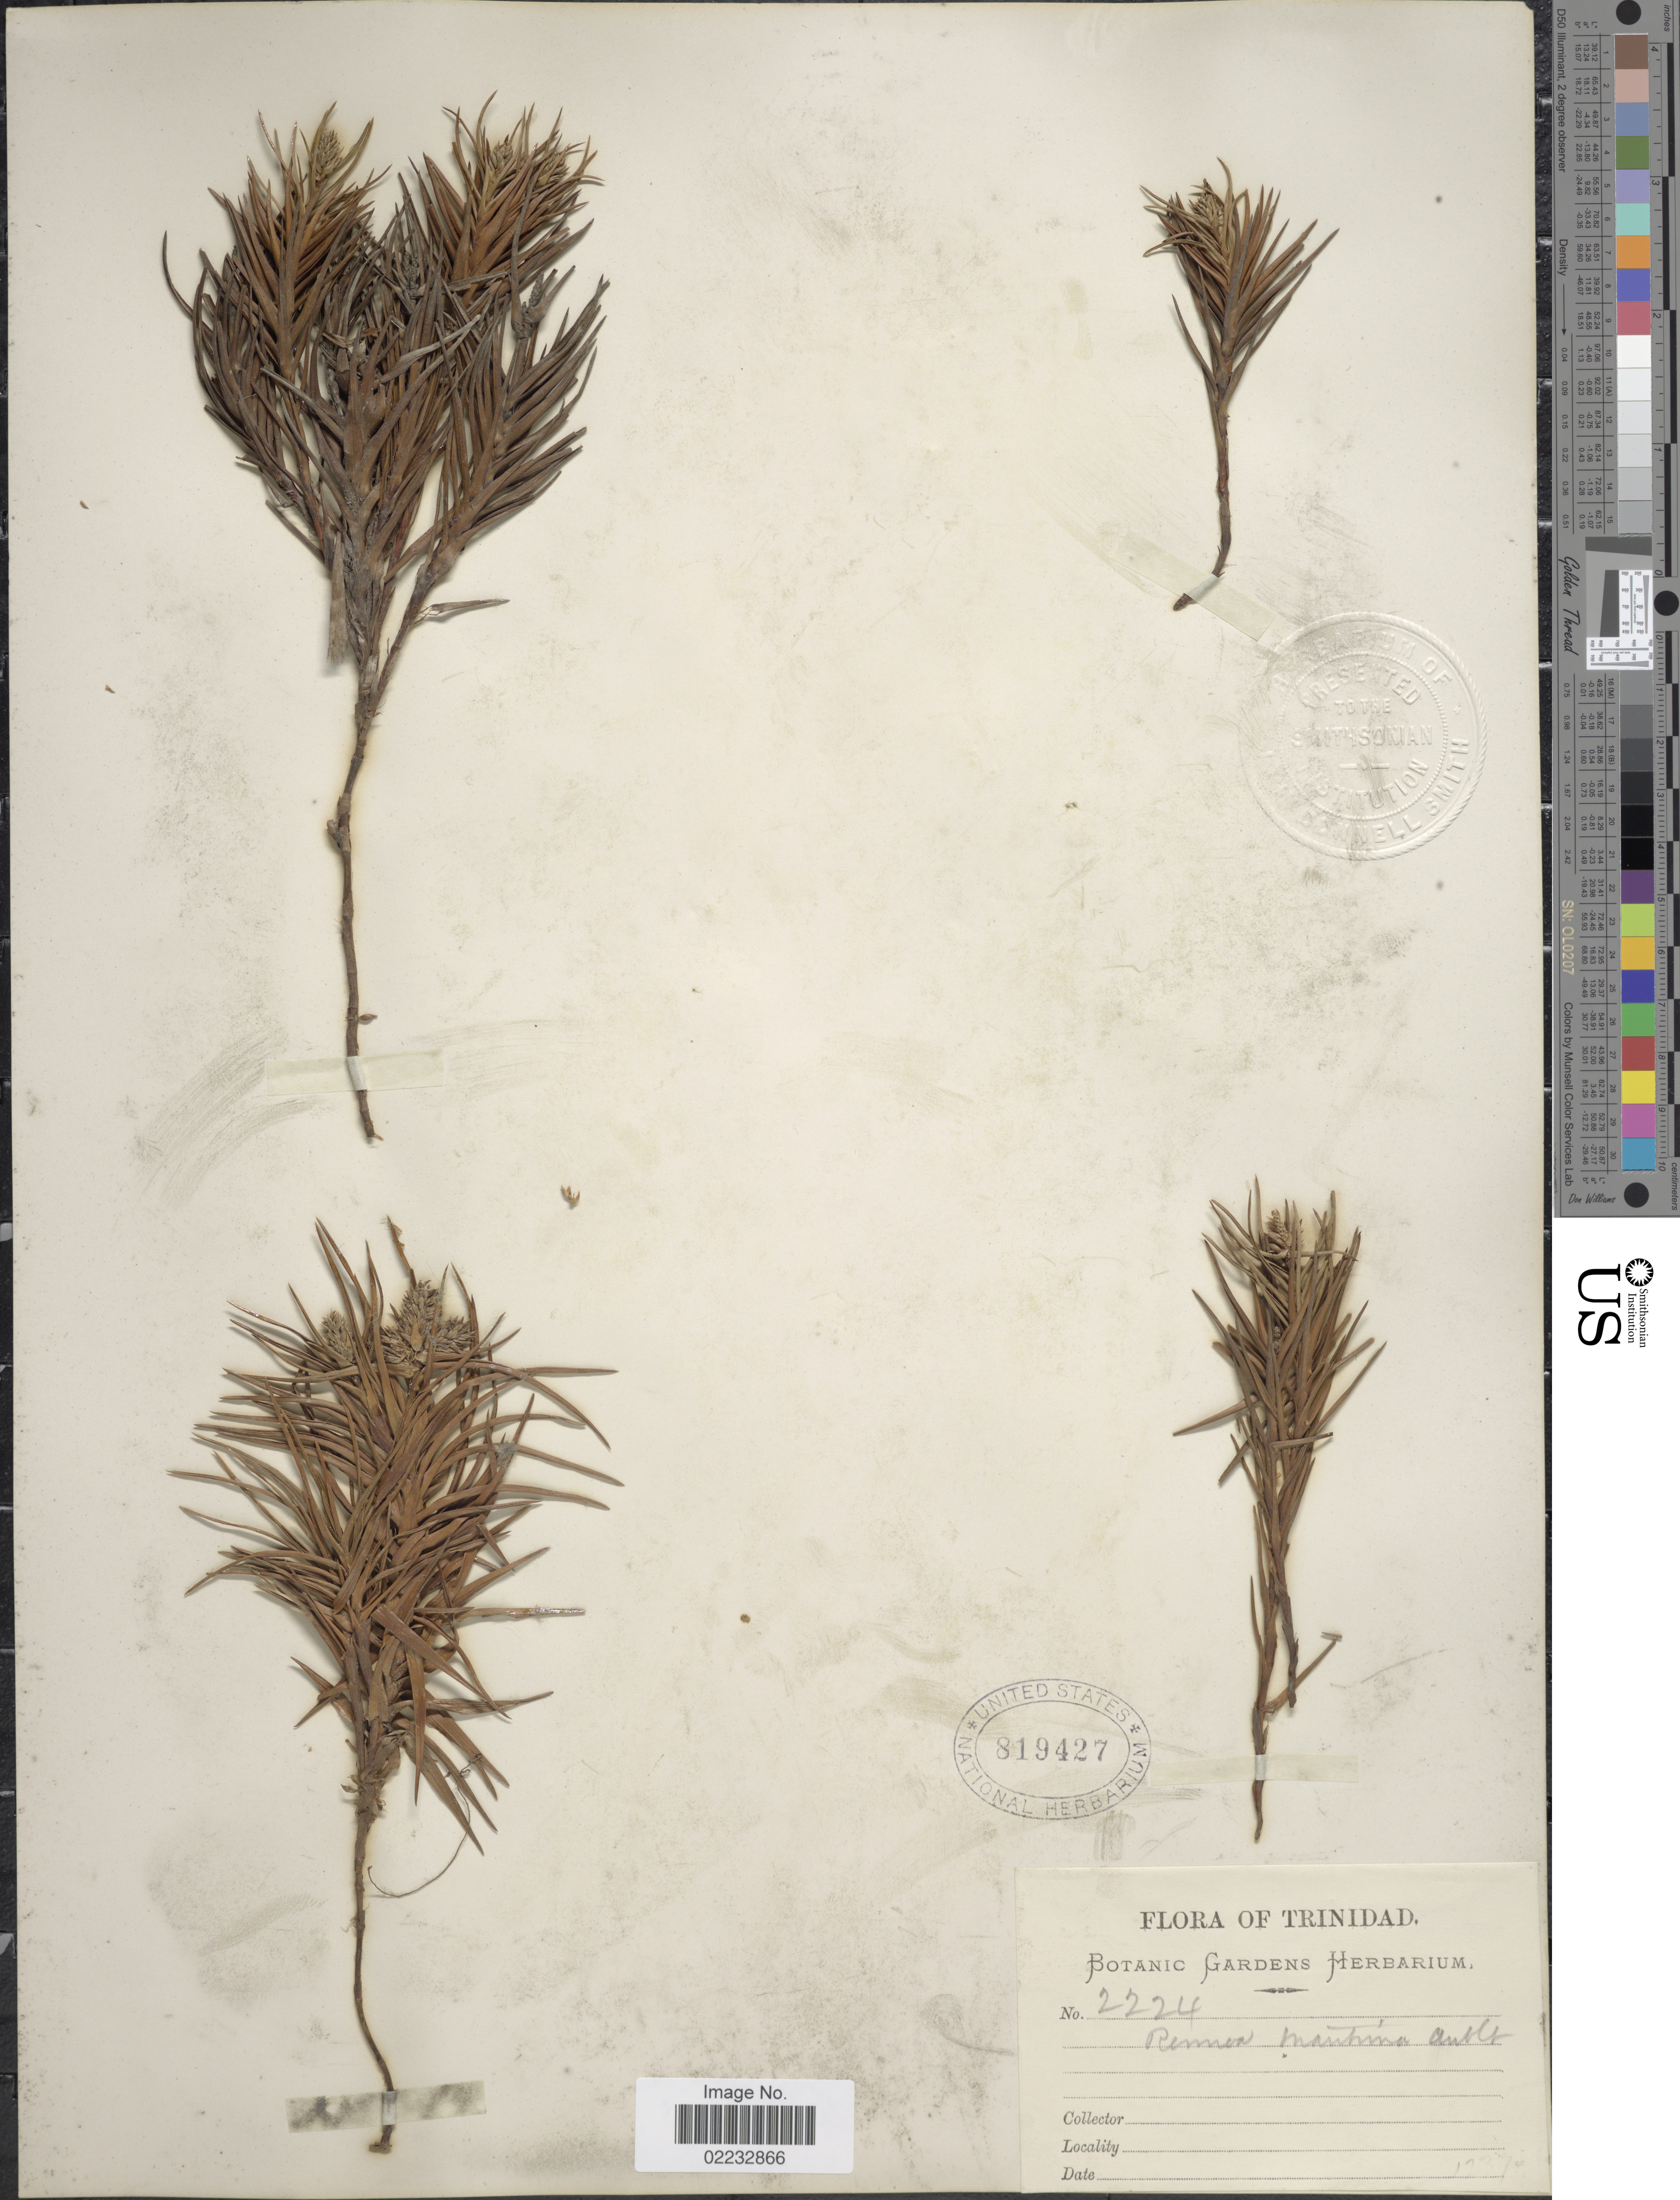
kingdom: Plantae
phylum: Tracheophyta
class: Liliopsida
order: Poales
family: Cyperaceae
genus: Cyperus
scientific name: Cyperus pedunculatus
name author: (R. Br.) J. Kern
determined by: Strong, M. T., (US), Smithsonian Institution - National Museum of Natural History (UNITED STATES)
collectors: Botanic Gardens Herbarium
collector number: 2224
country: Trinidad and Tobago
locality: Trinidad.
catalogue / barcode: US 819427